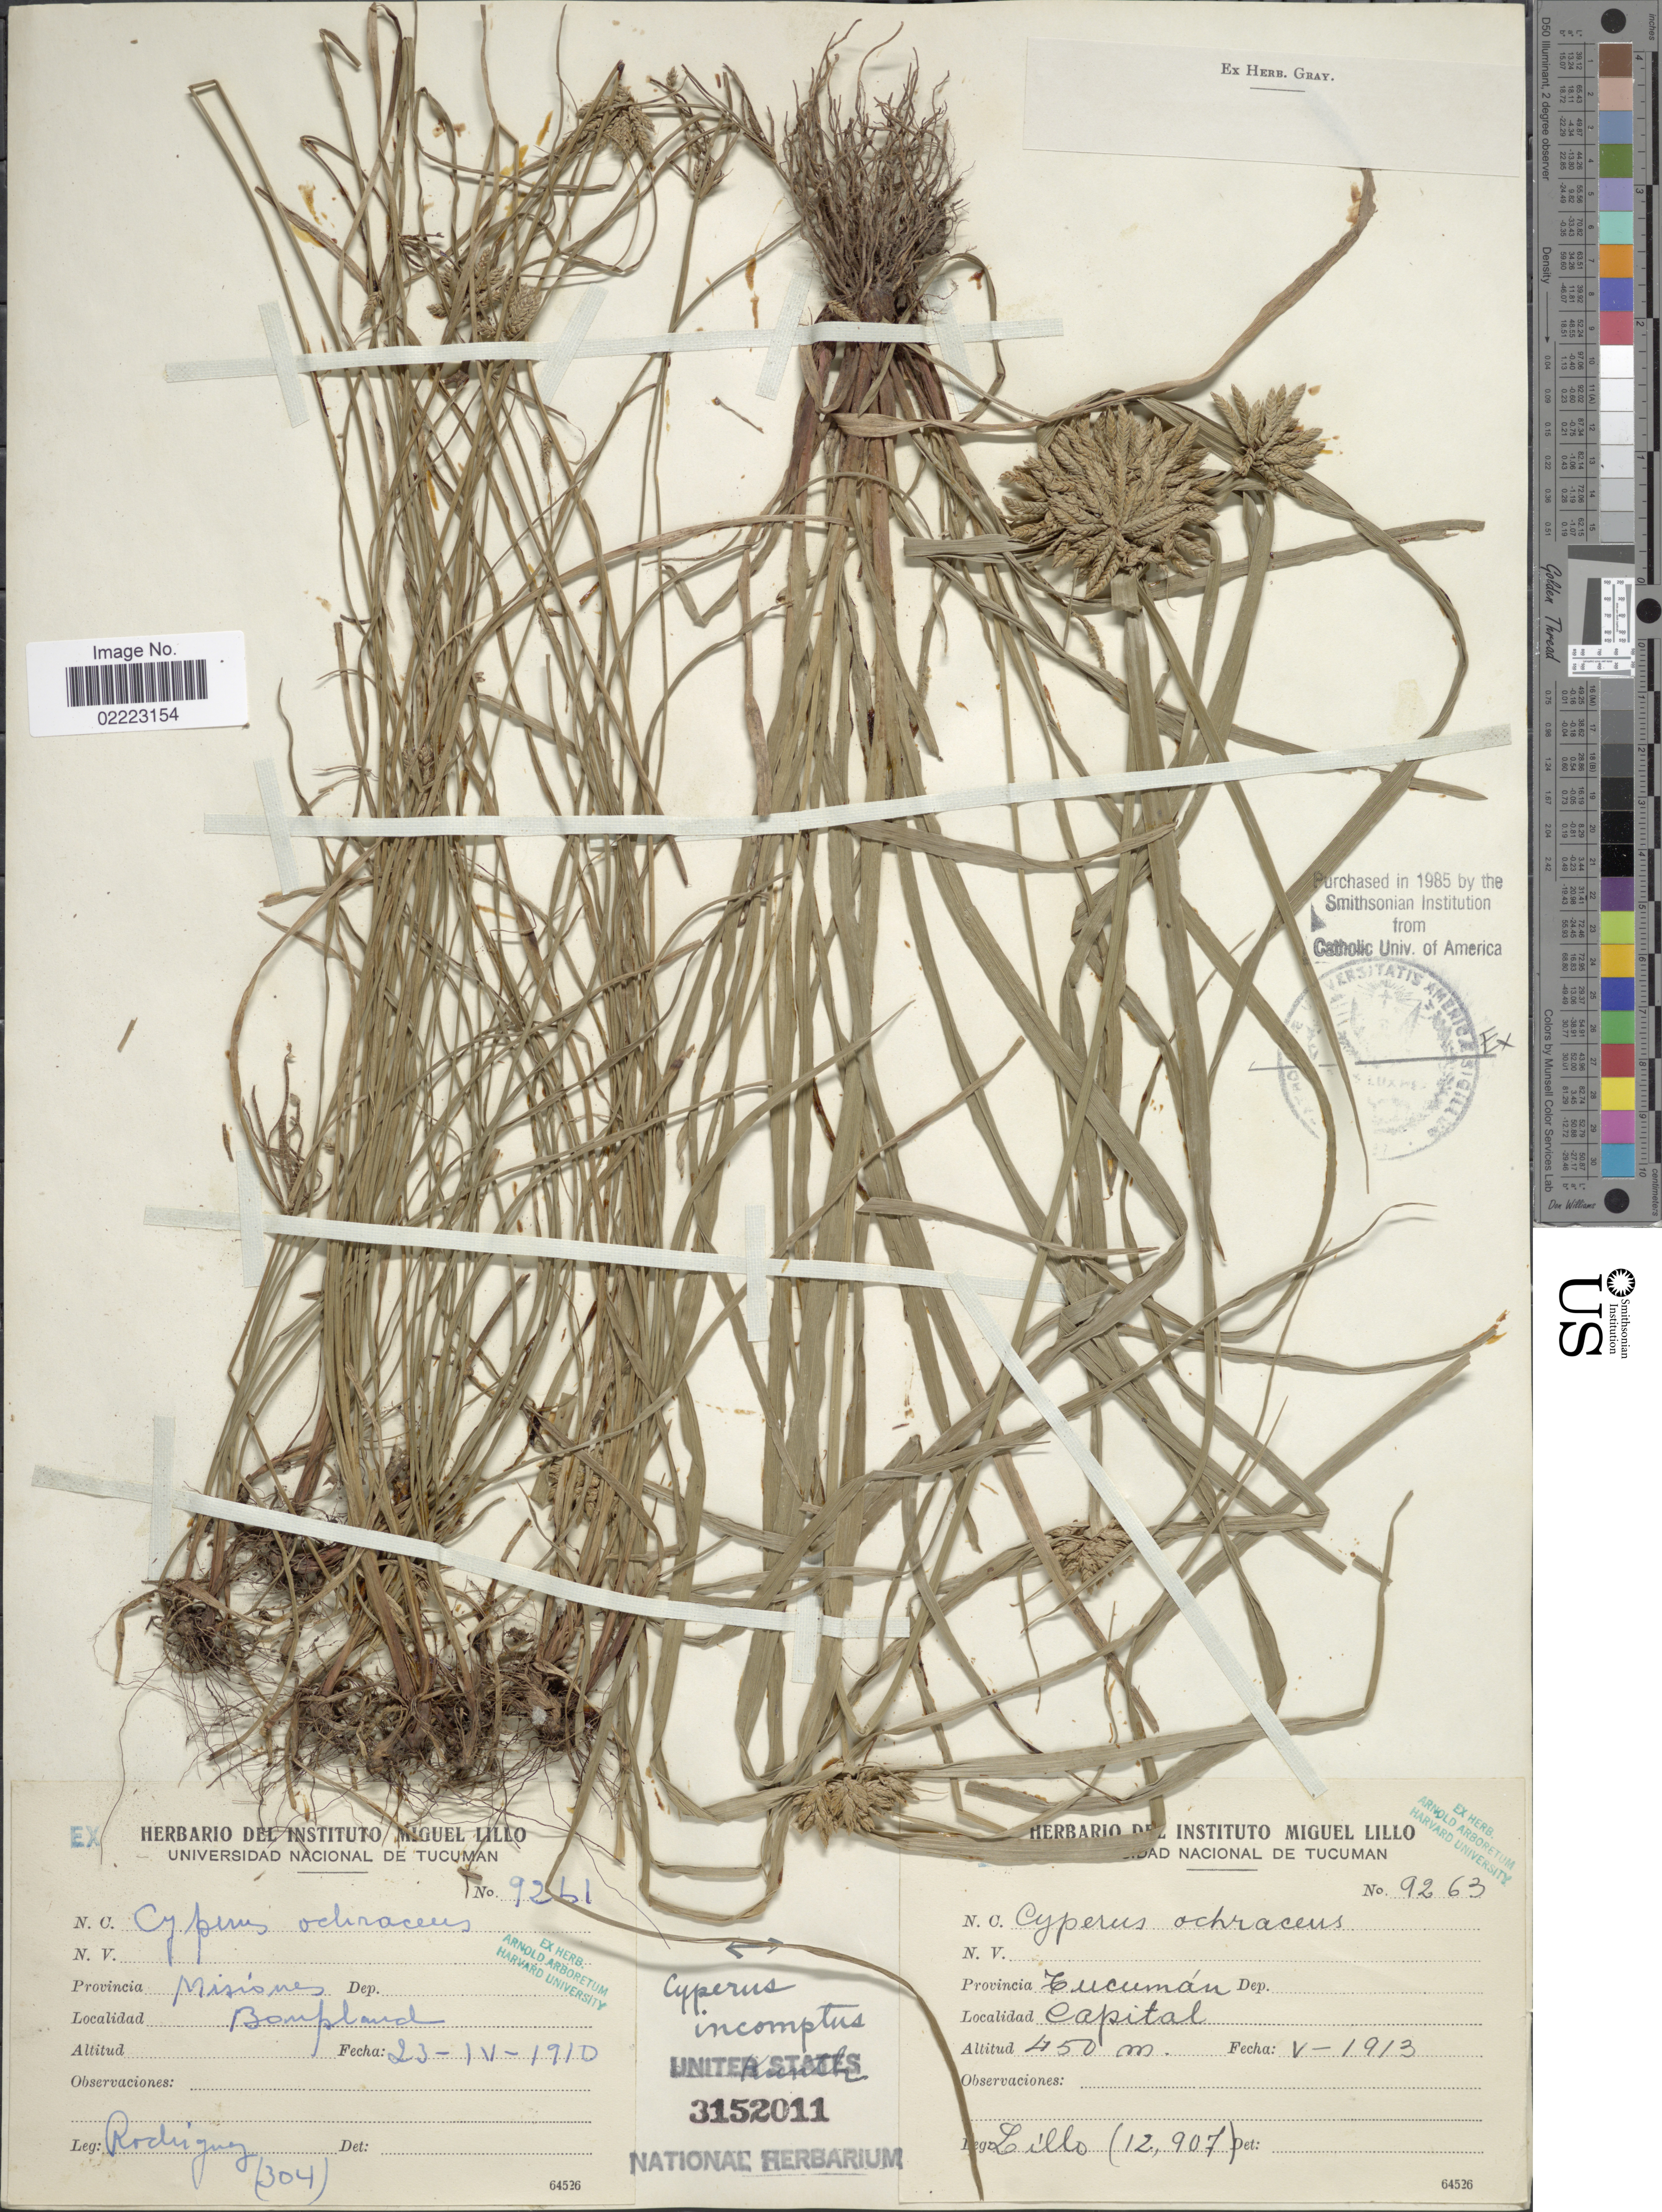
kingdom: Plantae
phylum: Tracheophyta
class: Liliopsida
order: Poales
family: Cyperaceae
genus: Cyperus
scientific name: Cyperus ochraceus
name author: Vahl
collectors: -. Lillo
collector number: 12907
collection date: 1913-04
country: Argentina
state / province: Tucuman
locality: Capital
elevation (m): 450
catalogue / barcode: US 3152011-2